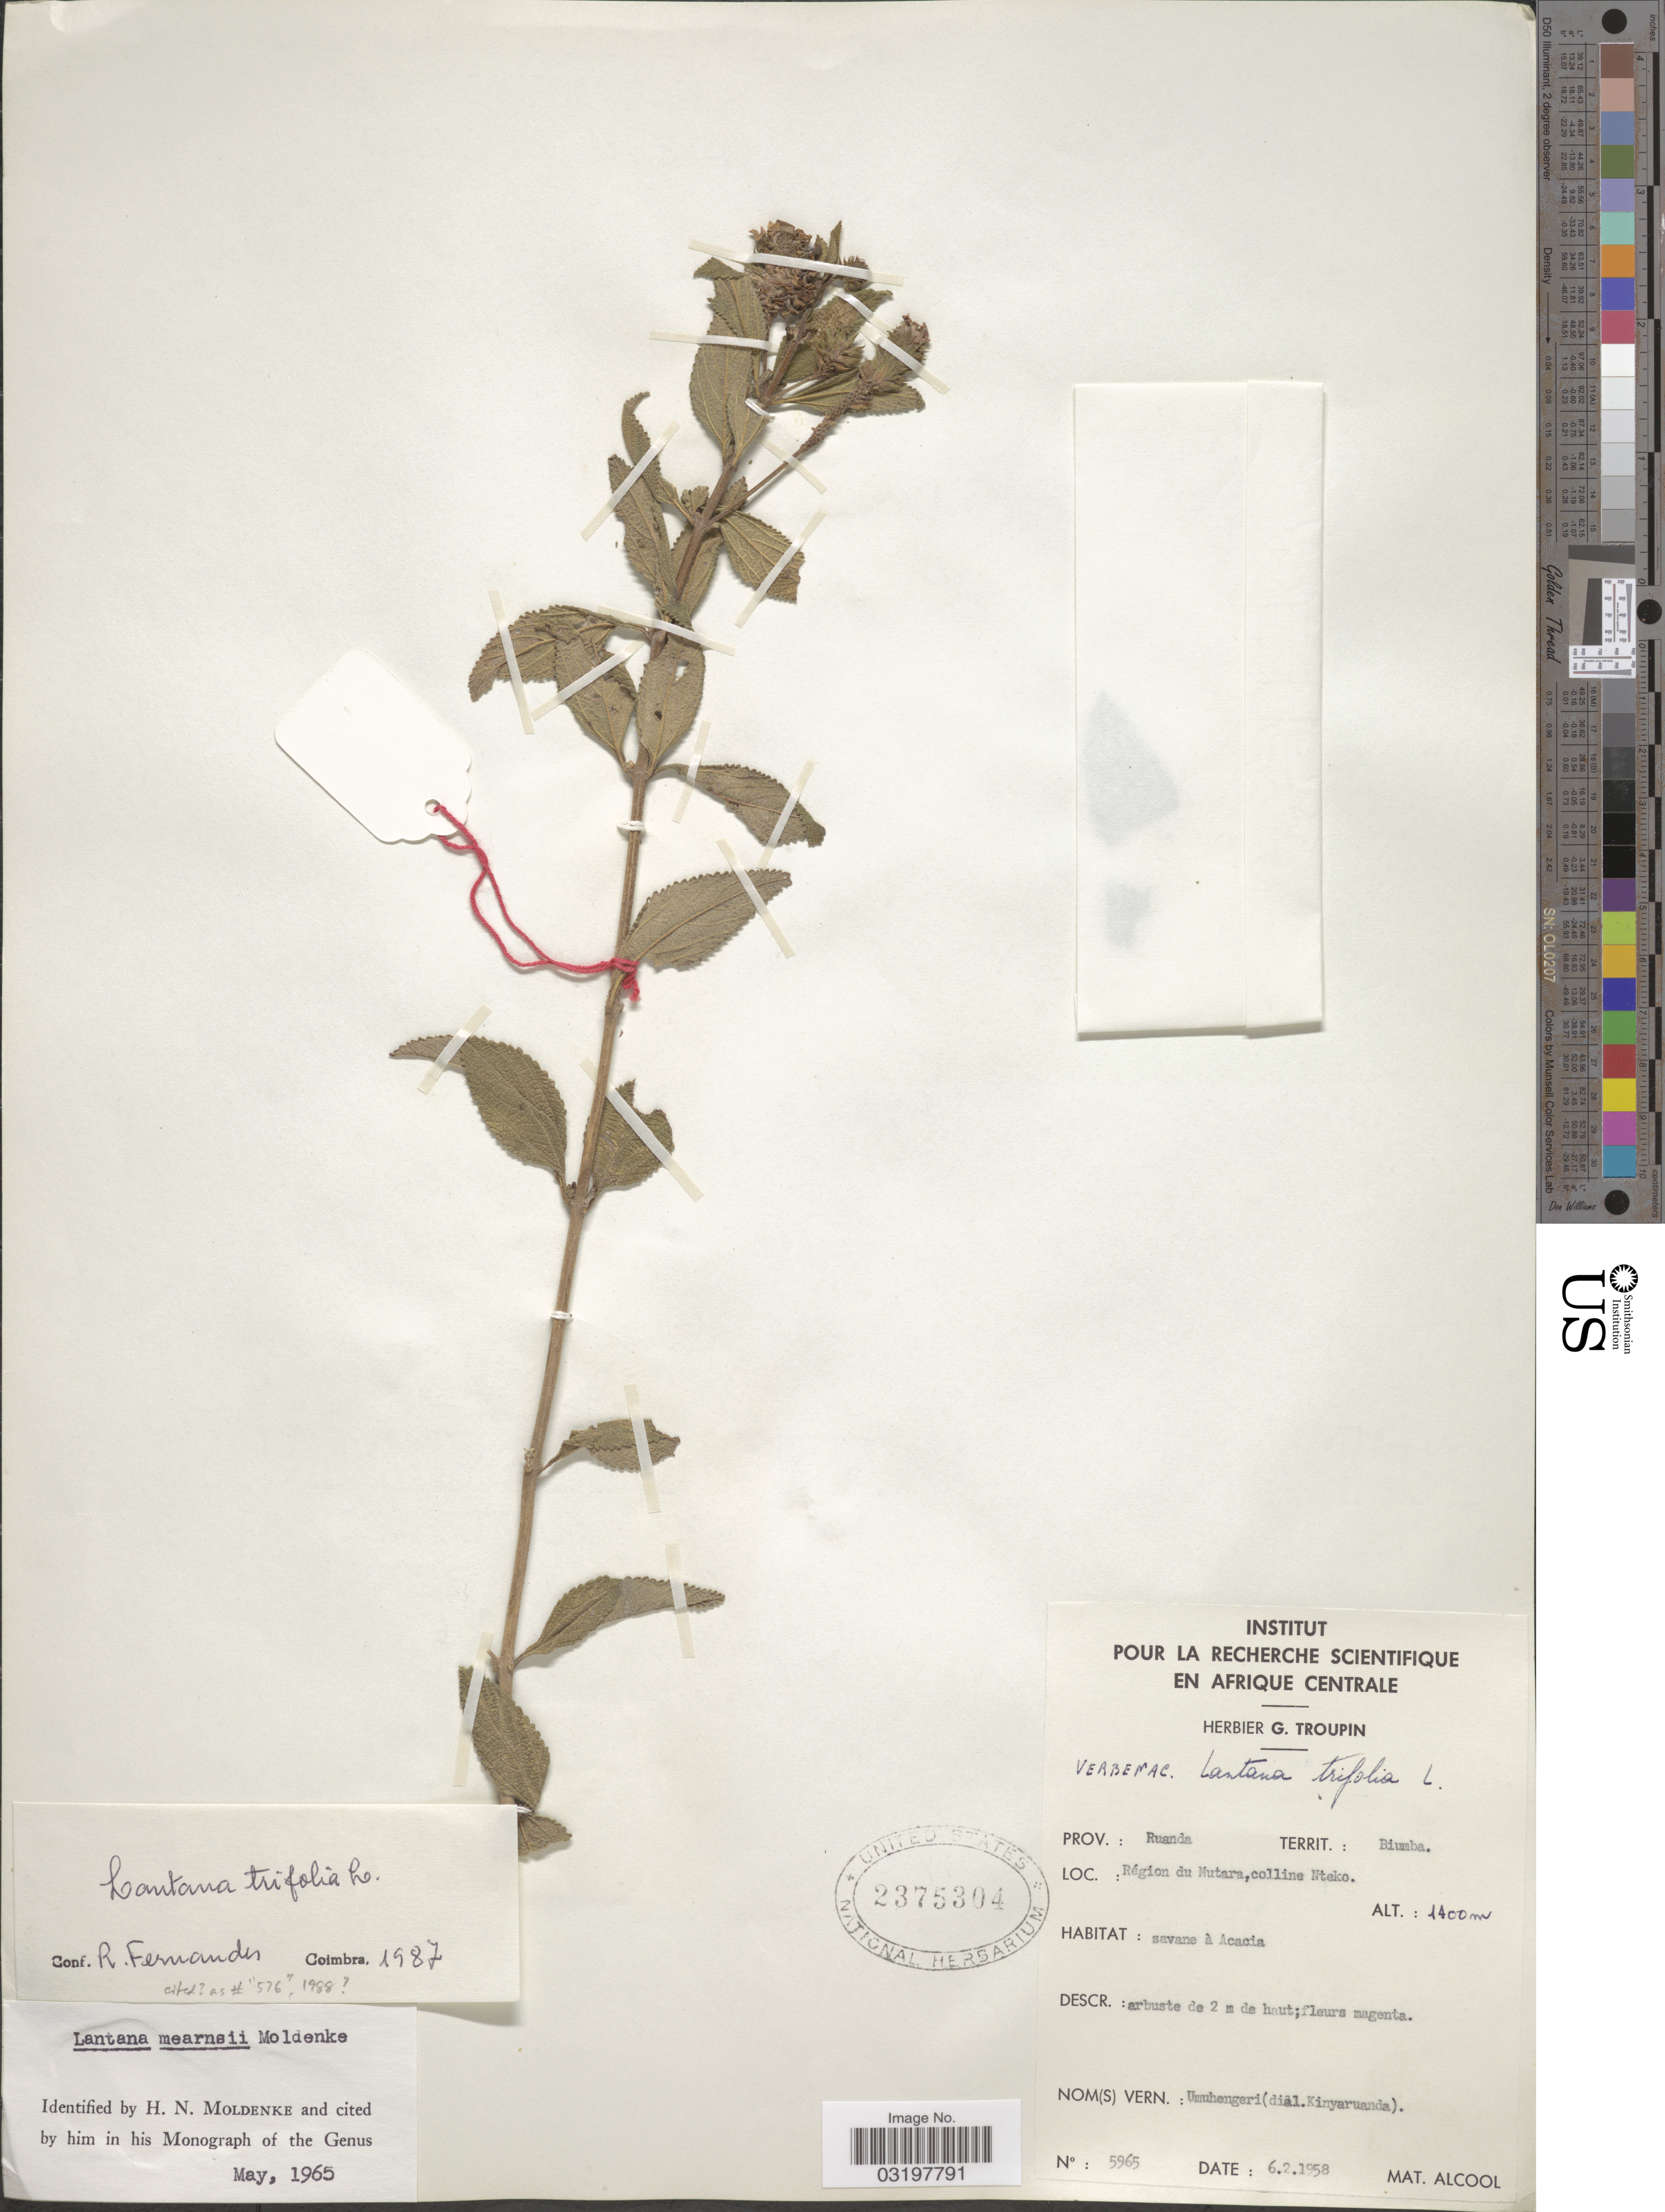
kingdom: Plantae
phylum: Tracheophyta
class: Magnoliopsida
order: Lamiales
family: Verbenaceae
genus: Lantana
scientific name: Lantana trifolia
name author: L.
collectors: ex herb. G. Troupin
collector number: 5965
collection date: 1958-02-06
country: Rwanda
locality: Prov.: Ruanda, Territ.: Biumba, Région du Mutara, colline Nteko.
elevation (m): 1400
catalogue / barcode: US 2375304